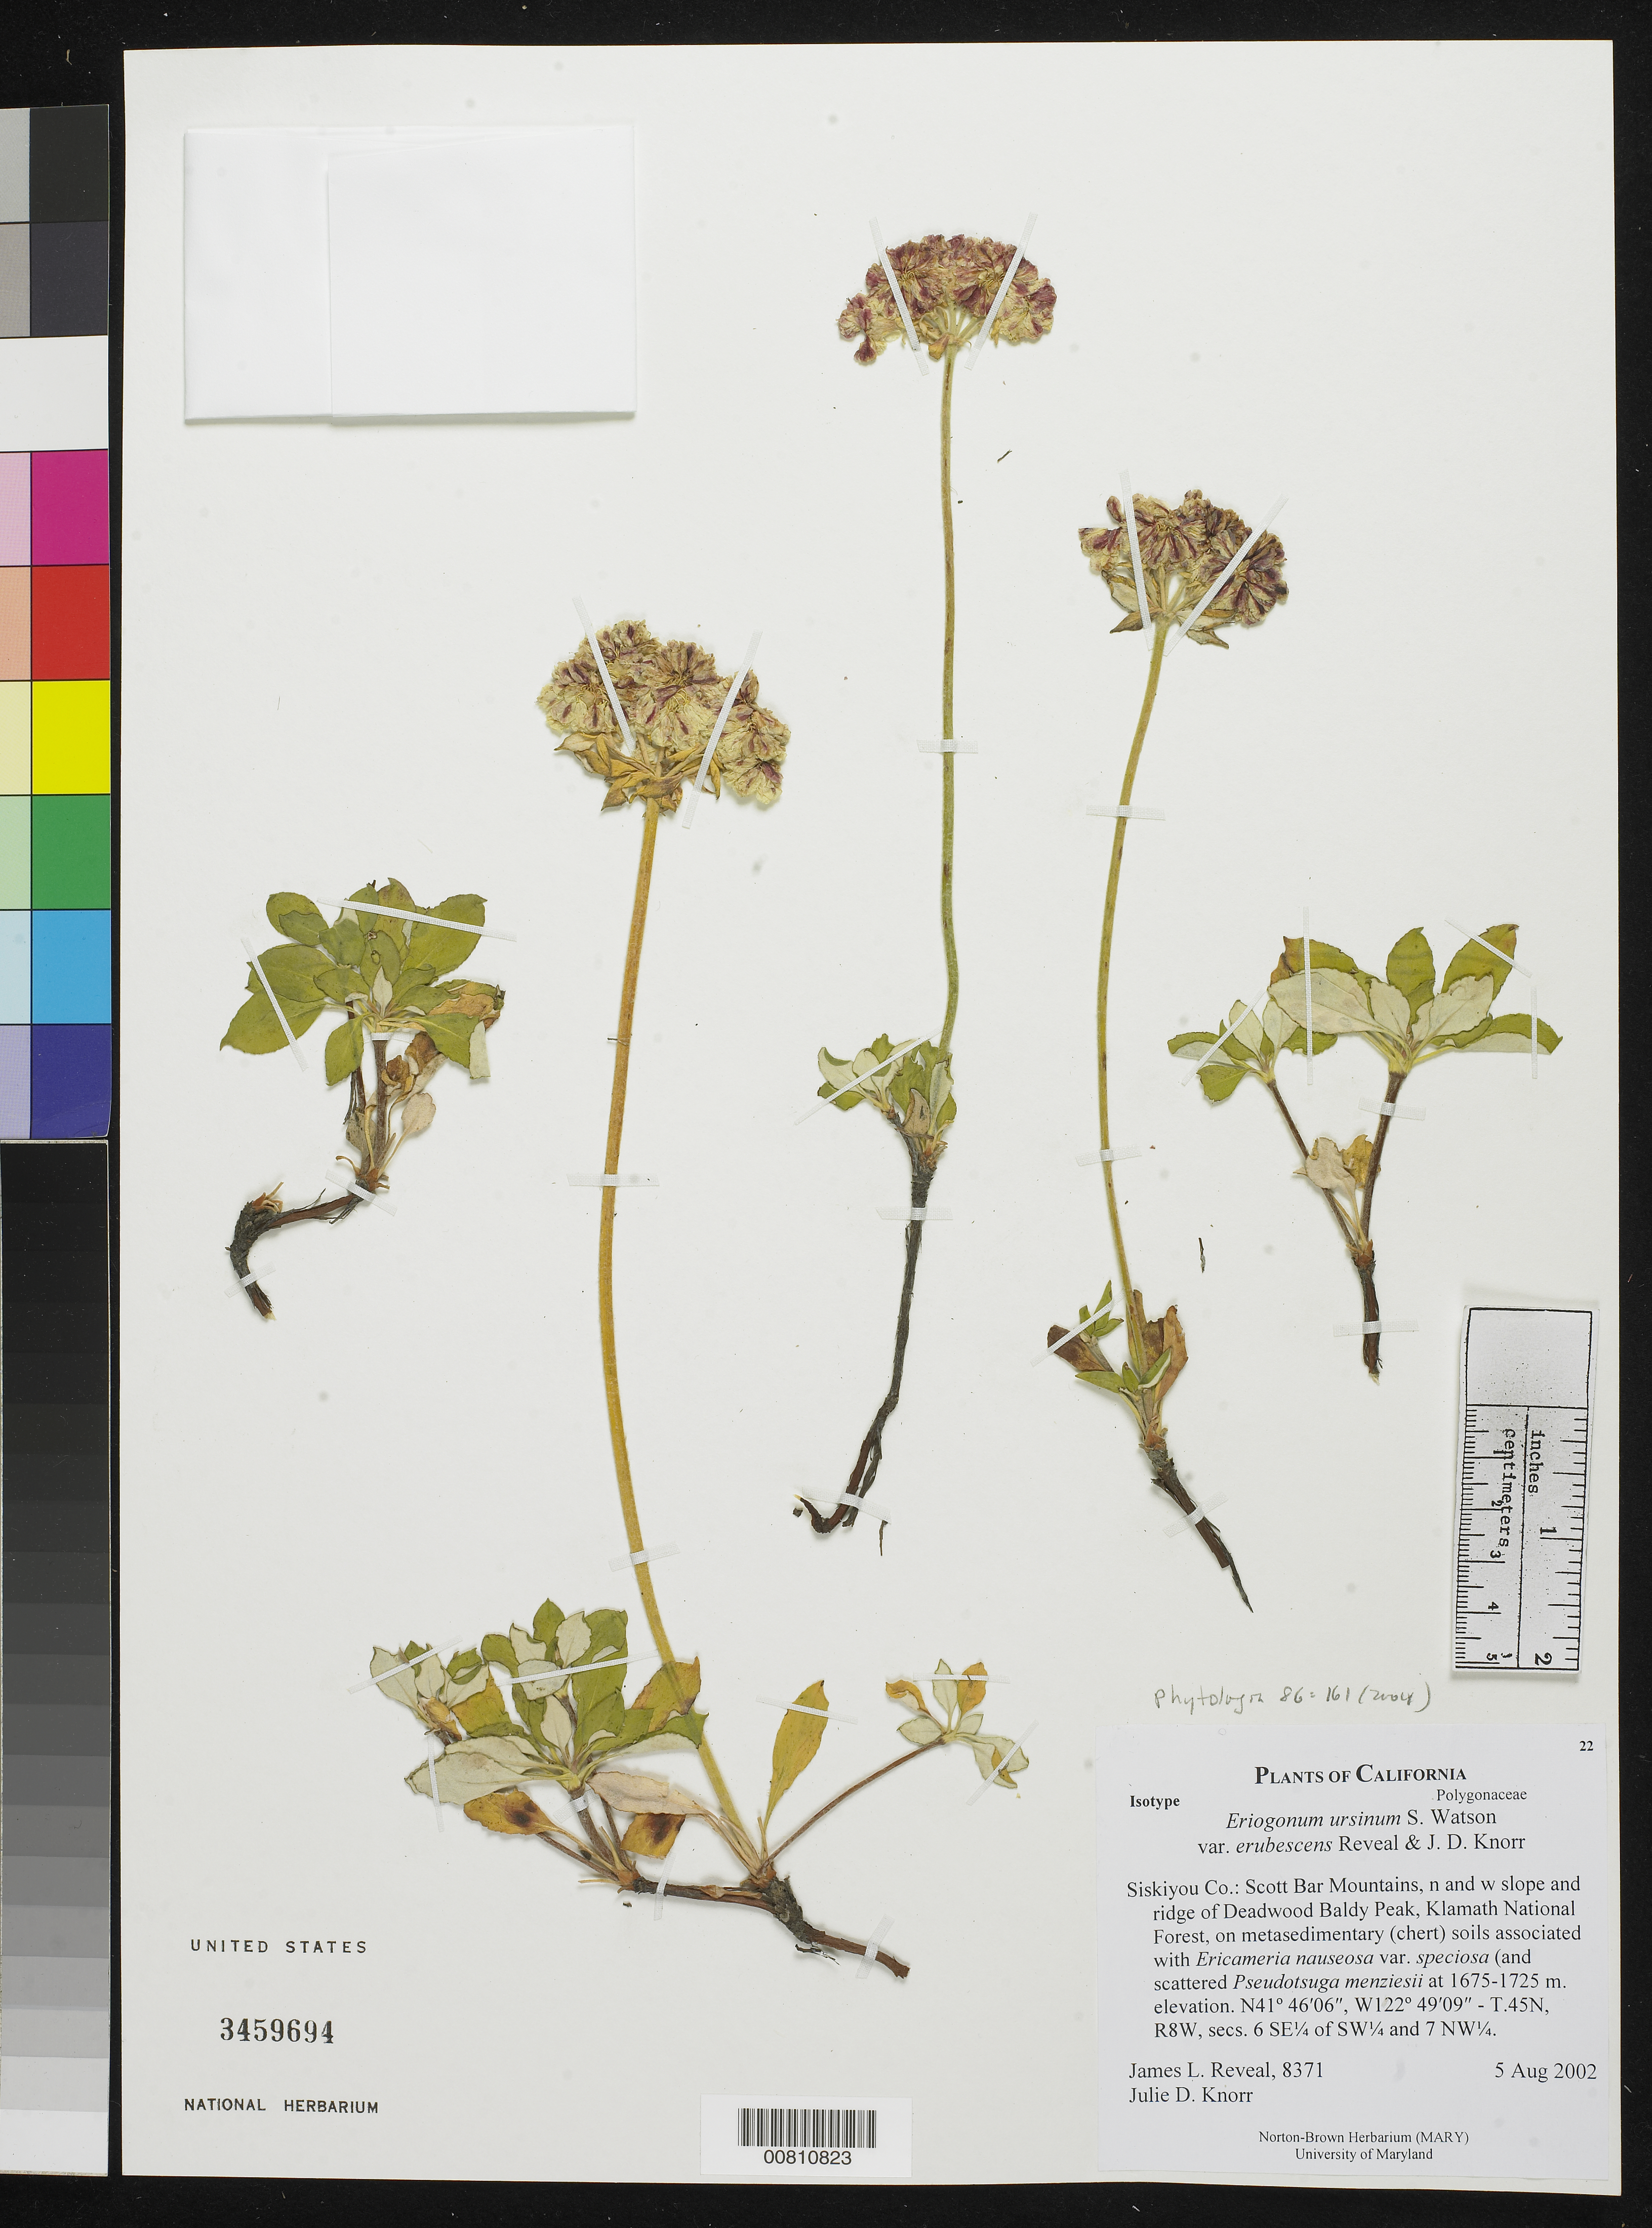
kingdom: Plantae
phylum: Tracheophyta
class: Magnoliopsida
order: Caryophyllales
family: Polygonaceae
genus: Eriogonum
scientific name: Eriogonum ursinum var. erubescens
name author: Reveal & Knorr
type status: Isotype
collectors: J. L. Reveal & J. Knorr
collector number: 8371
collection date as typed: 05 Aug 2002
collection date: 2002-08-05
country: United States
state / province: California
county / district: Siskiyou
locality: Siskiyou Co.: Scott Bar Mountains, N and W slope and ridge of Deadwood Baldy Peak, Klamath National Forest.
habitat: On metasedimentary (chert) soils associated with Ericameria nauseosa var. speciosa (and scattered Pseutotsuga menziesii).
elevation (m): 1675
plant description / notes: Holotype at NY.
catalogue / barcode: US 3459694